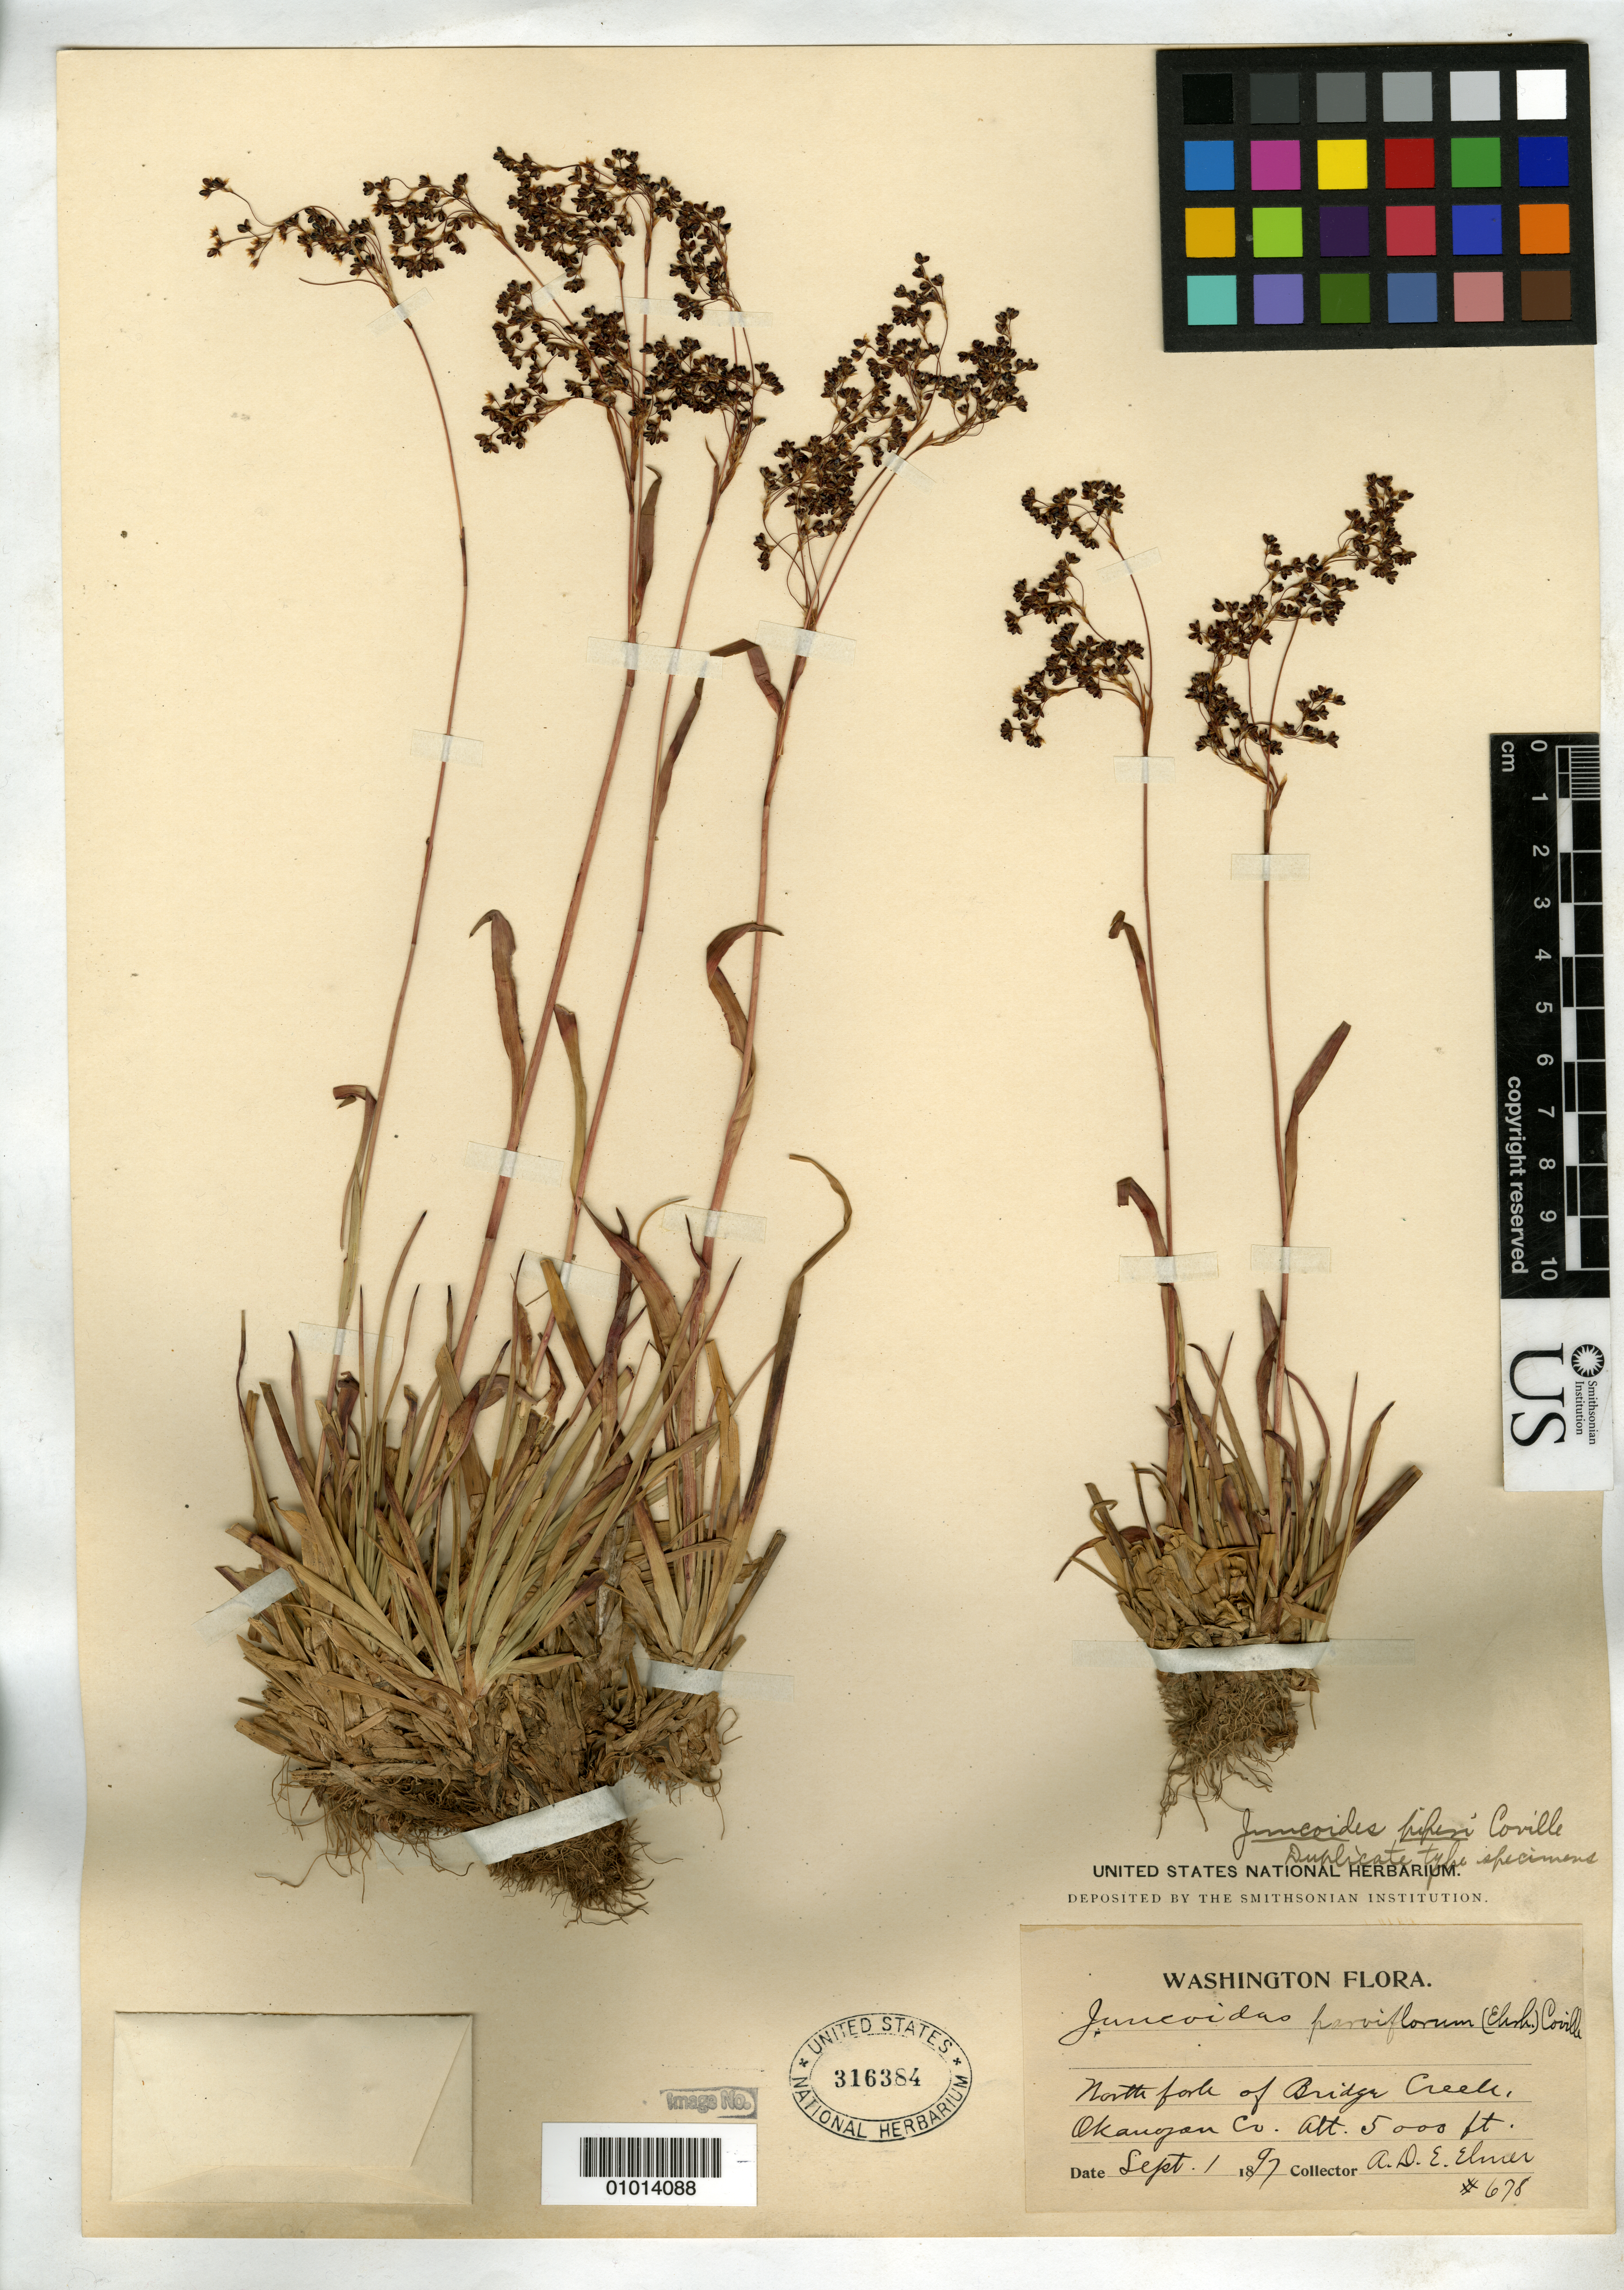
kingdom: Plantae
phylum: Tracheophyta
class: Liliopsida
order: Poales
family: Juncaceae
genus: Juncoides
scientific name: Juncoides piperi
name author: Coville in Piper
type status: Isotype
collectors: A. D. E. Elmer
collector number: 678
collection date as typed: Sep 1897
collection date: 1897-09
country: United States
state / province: Washington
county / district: Okanogan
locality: North Fork of Bridge Creek.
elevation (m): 1524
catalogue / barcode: US 316384